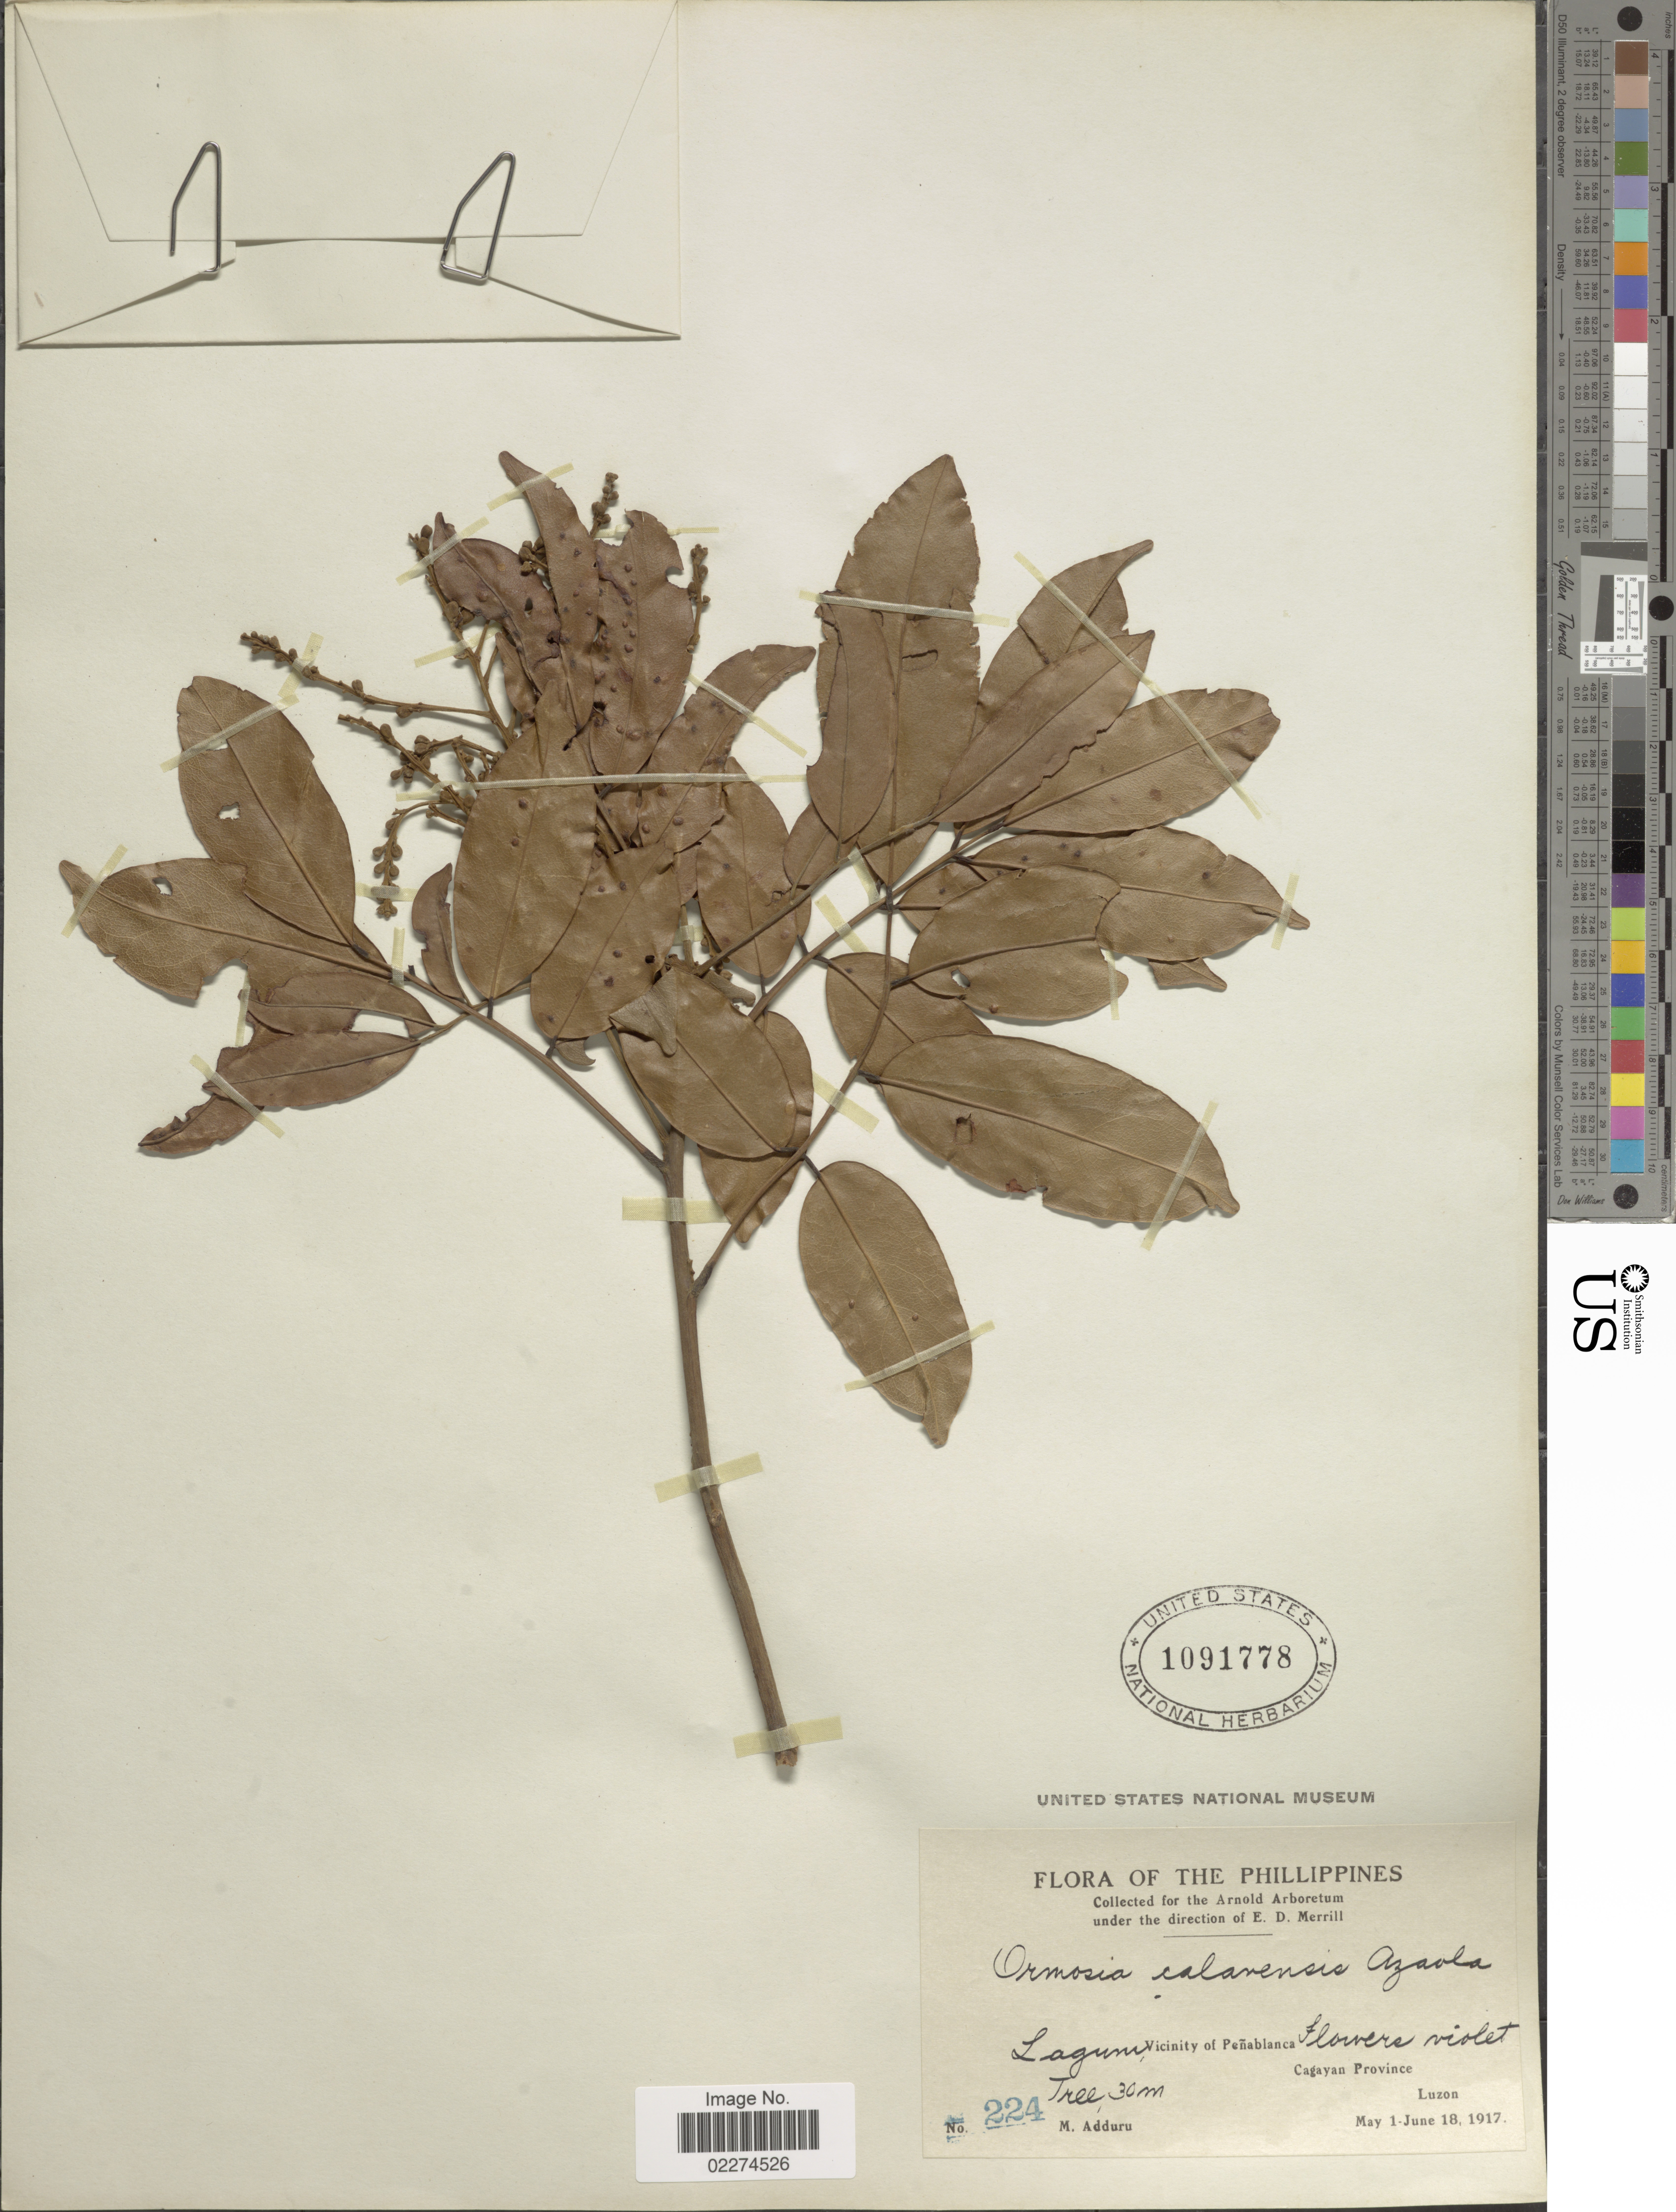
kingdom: Plantae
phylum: Tracheophyta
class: Magnoliopsida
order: Fabales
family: Fabaceae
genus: Ormosia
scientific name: Ormosia calavensis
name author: Azaola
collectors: M. Adduru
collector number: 224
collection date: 1917-05-01/1917-06-18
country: Philippines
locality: Lagum, Vicinity of Penablanca, Cagayan Province, Luzon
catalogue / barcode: US 1091778